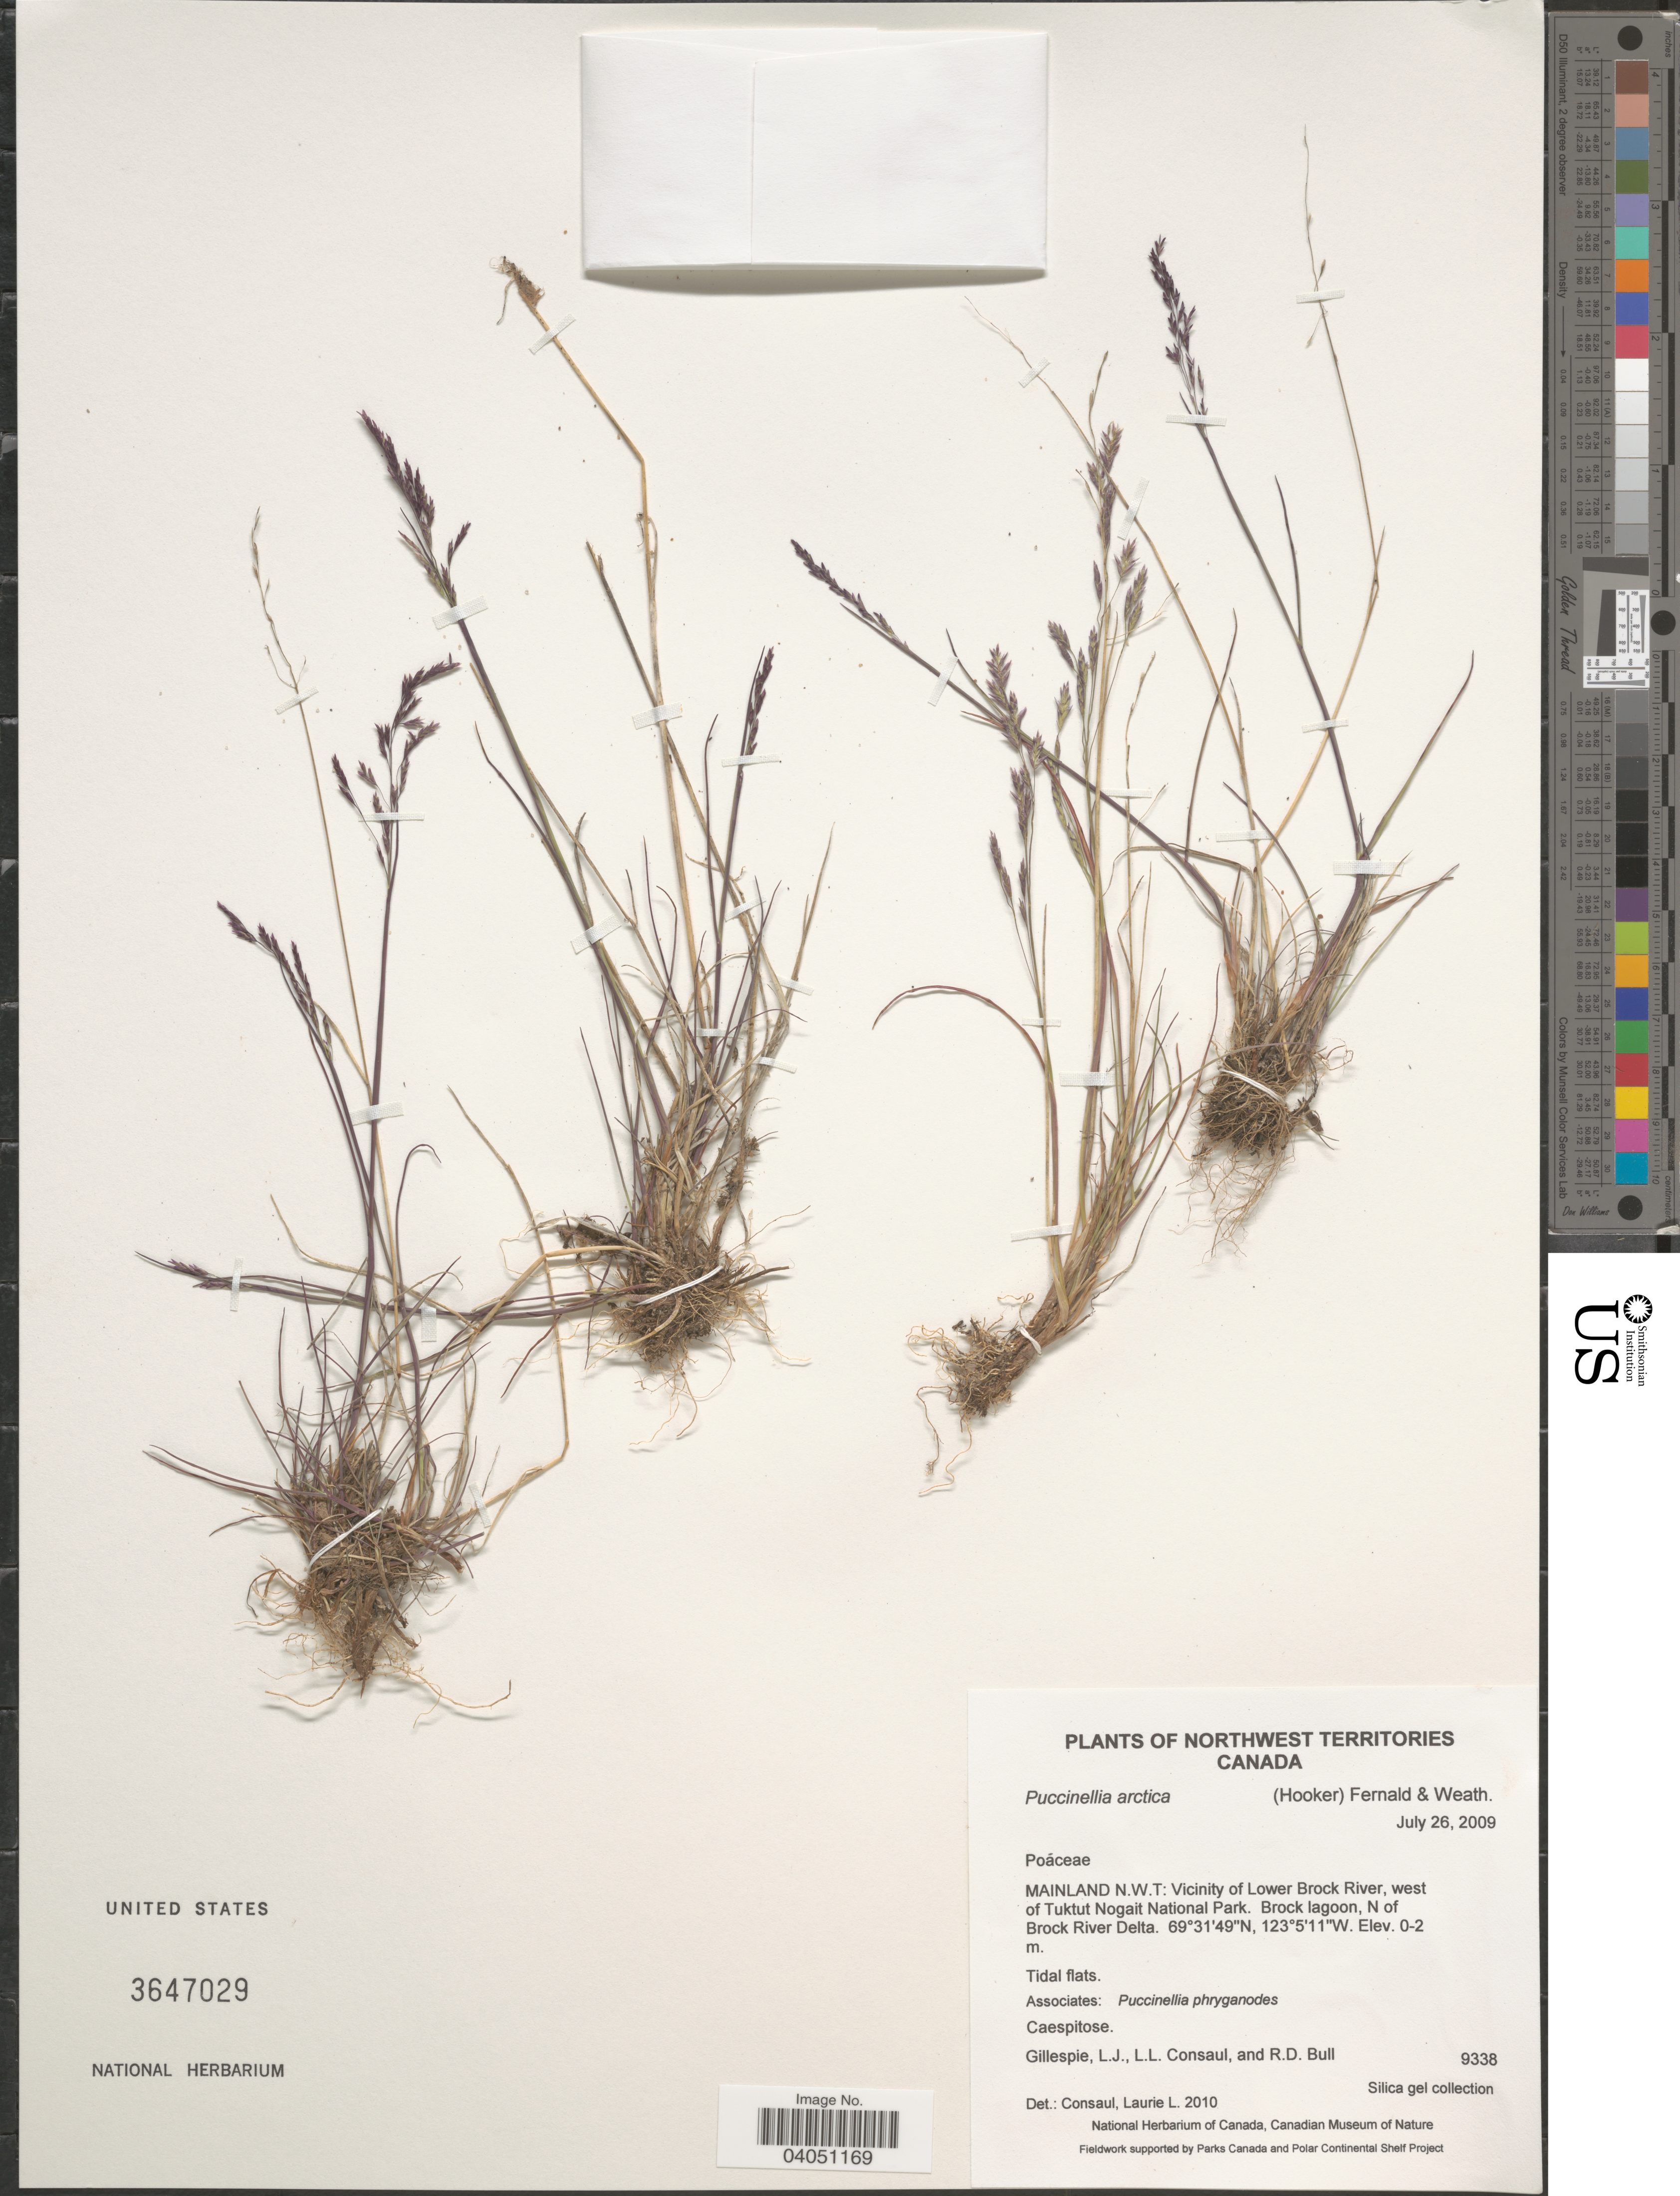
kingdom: Plantae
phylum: Tracheophyta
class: Liliopsida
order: Poales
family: Poaceae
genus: Puccinellia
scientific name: Puccinellia arctica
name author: (Hook.) & Weath.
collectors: L. Gillespie, L. Consaul & R. Bull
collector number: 9338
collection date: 2009-07-26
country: Canada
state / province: Northwest Territories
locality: Mainland N.W.T: Vicinity of Lower Brock River, west of Tuktut Nogait National Park. Brock lagoon, N of Brock River Delta.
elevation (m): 0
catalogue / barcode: US 3647029